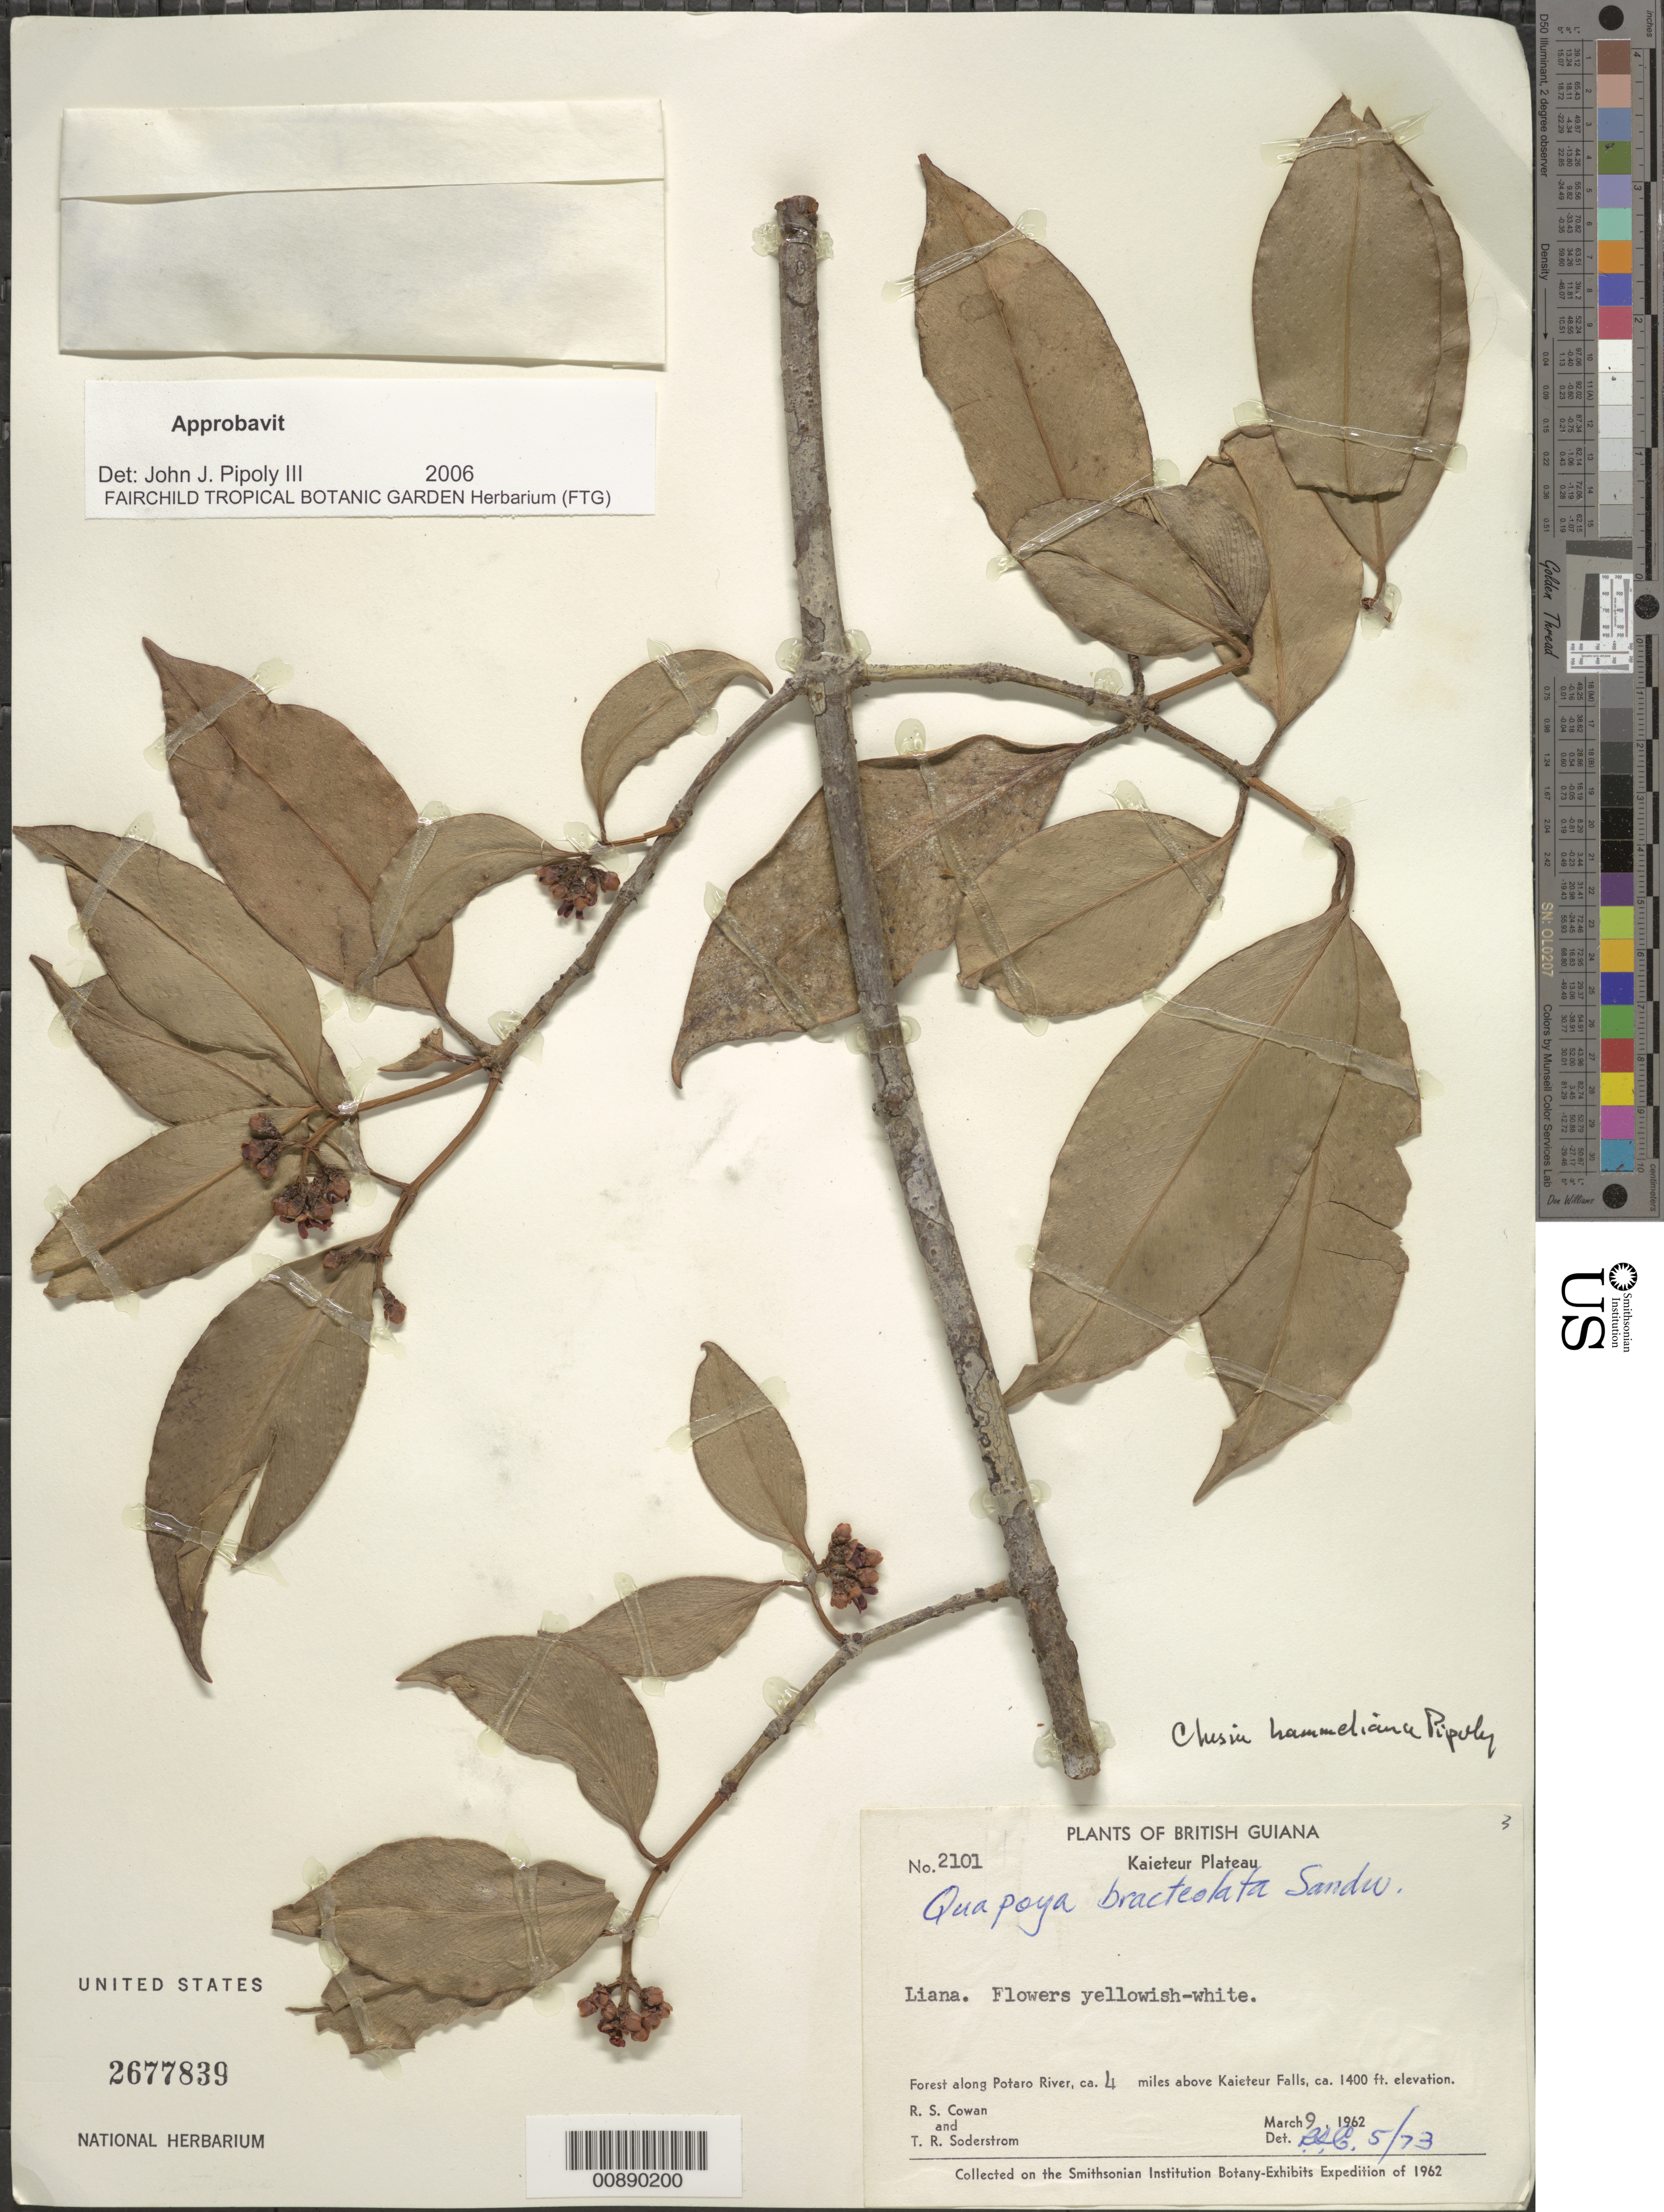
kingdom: Plantae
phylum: Tracheophyta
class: Magnoliopsida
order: Malpighiales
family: Clusiaceae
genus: Clusia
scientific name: Clusia hammeliana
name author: Pipoly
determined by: Pipoly, J. J., III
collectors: R. S. Cowan & T. R. Soderstrom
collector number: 2101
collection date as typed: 9-Mar-62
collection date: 1962-03-09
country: Guyana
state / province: Potaro-Siparuni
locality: Potaro River, ca. 4 mi. above Kaieteur Falls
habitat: Forest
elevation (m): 427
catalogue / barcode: US 2677839